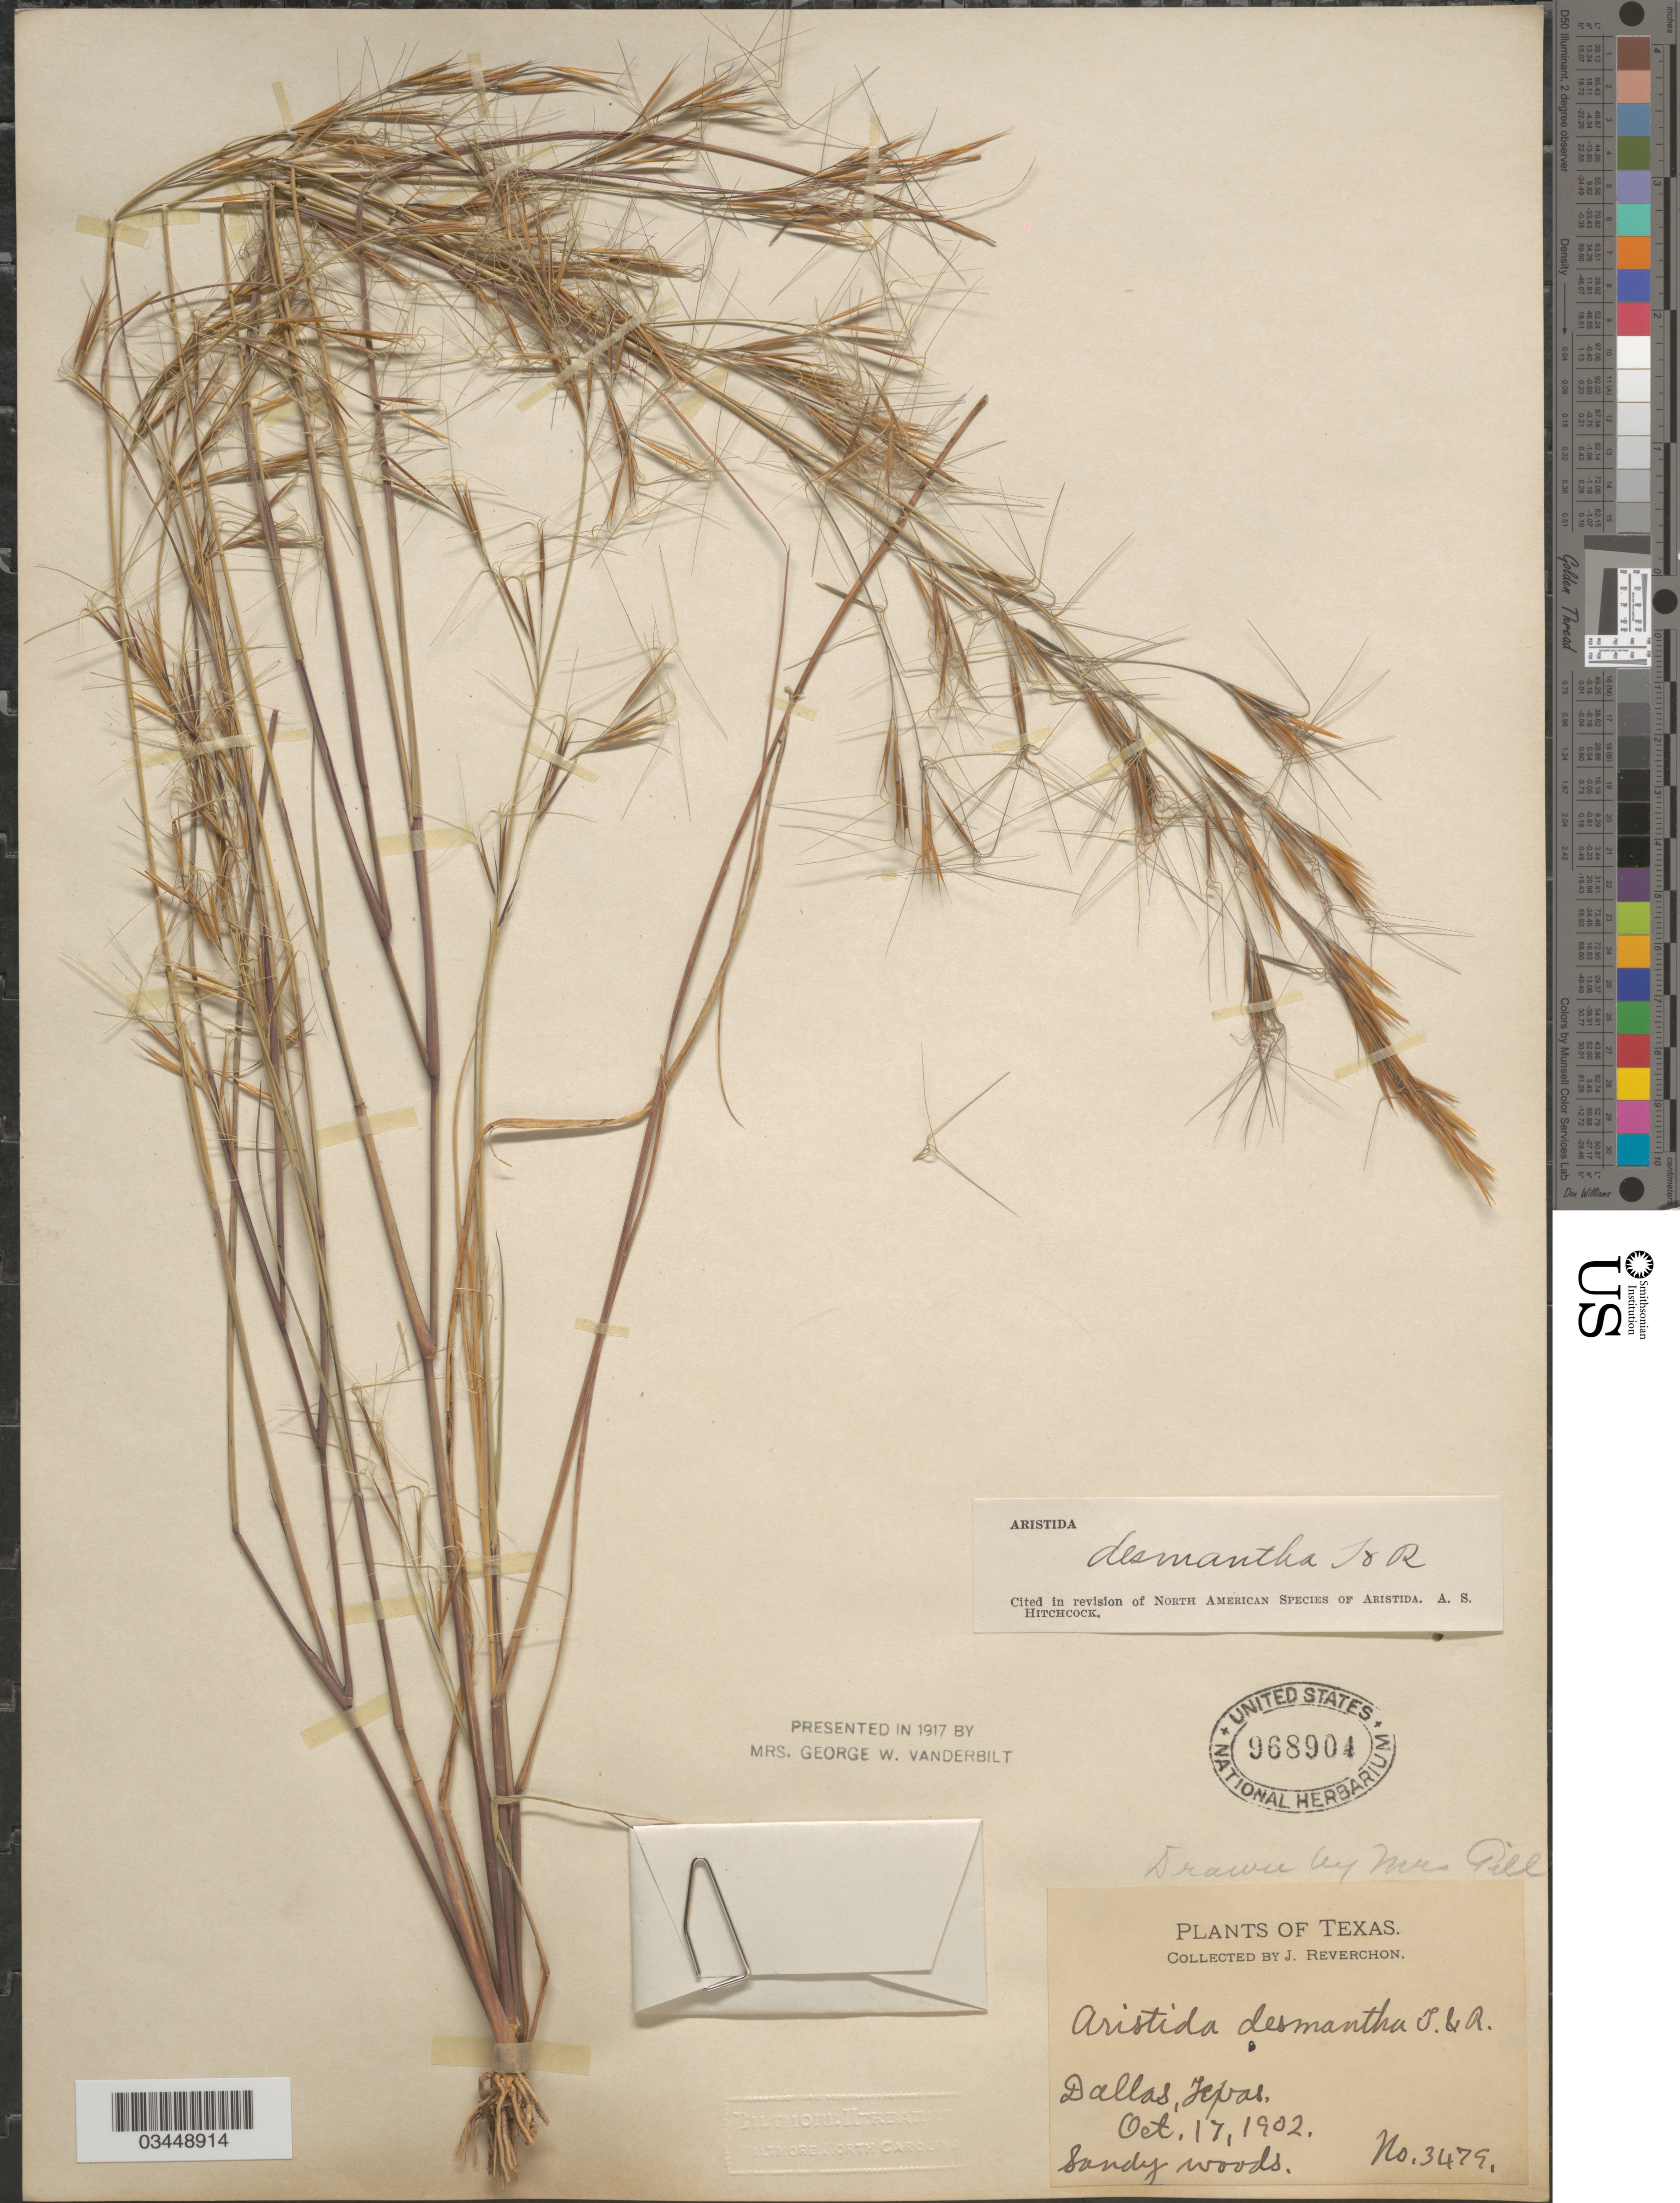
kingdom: Plantae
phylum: Tracheophyta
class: Liliopsida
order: Poales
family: Poaceae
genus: Aristida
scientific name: Aristida desmantha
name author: Trin. & Rupr.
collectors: J. Reverchon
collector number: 3479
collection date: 1902-10-17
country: United States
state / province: Texas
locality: Dallas.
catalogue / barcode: US 968904